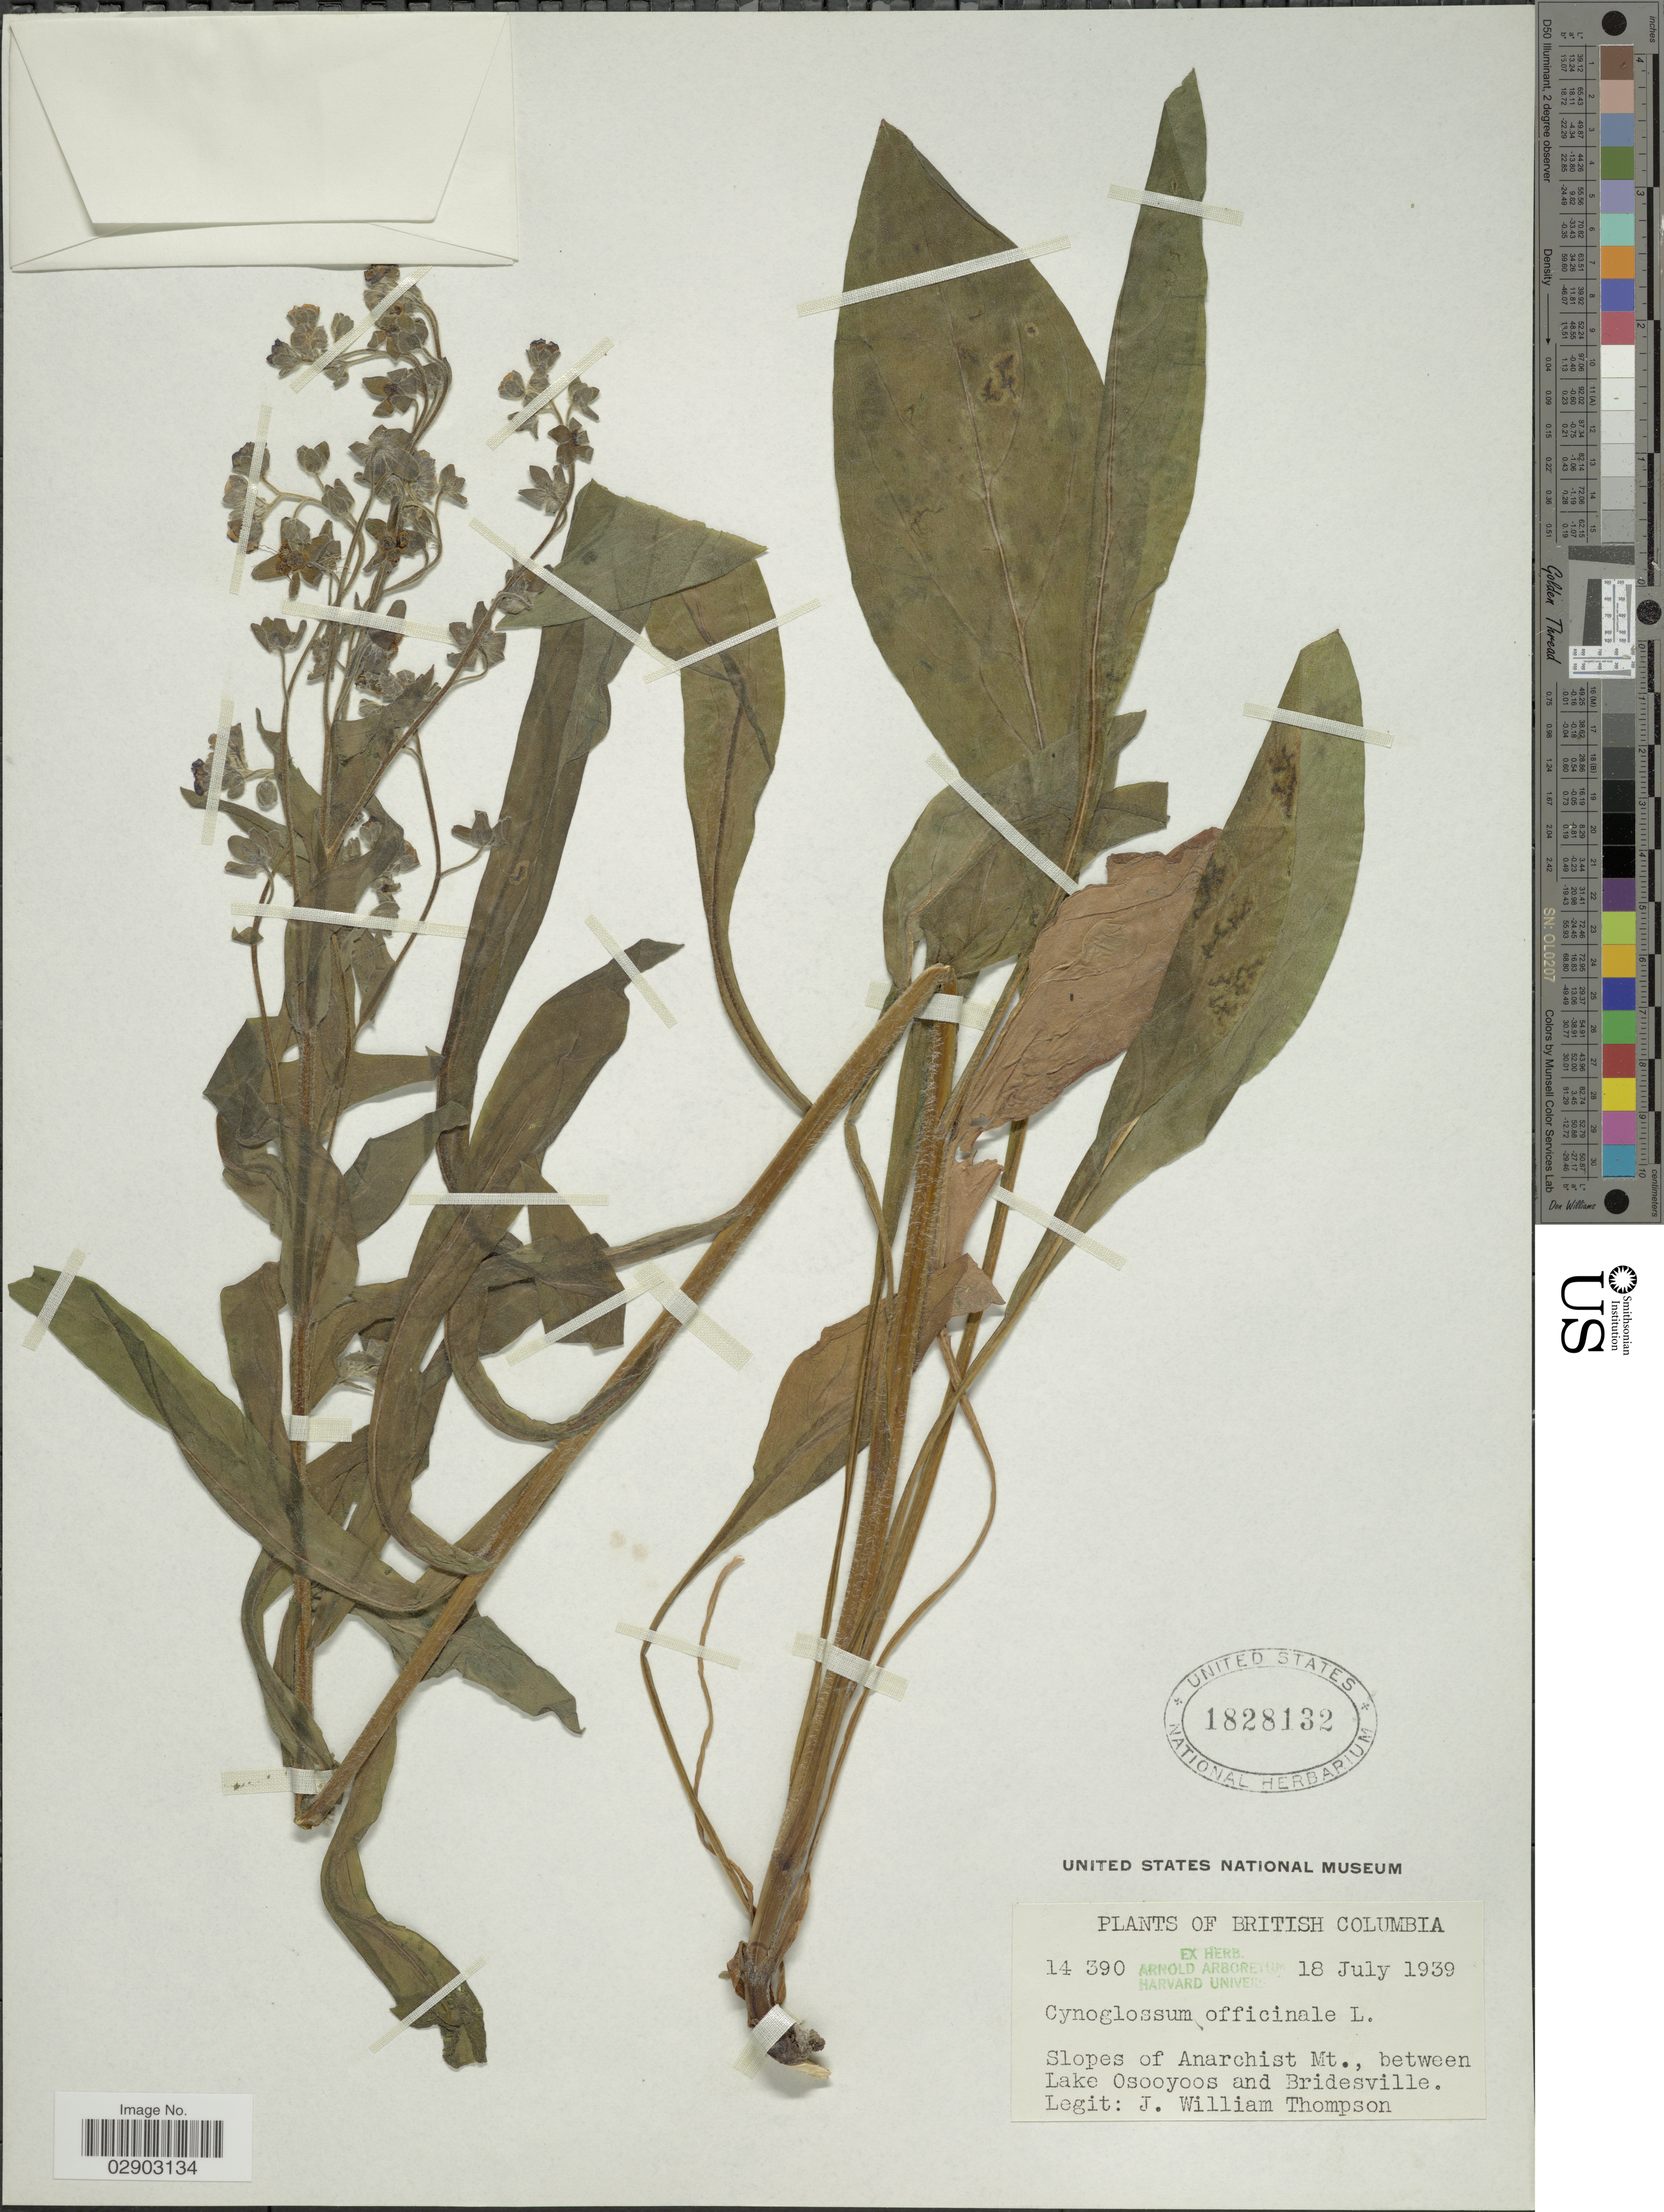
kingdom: Plantae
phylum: Tracheophyta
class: Magnoliopsida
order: Boraginales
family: Boraginaceae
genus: Cynoglossum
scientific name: Cynoglossum officinale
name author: L.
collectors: J. W. Thompson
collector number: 14390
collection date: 1939-07-18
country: Canada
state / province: British Columbia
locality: Slopes of Anarchist Mt., between Lake Osooyoos and Bridesville.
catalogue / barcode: US 1828132